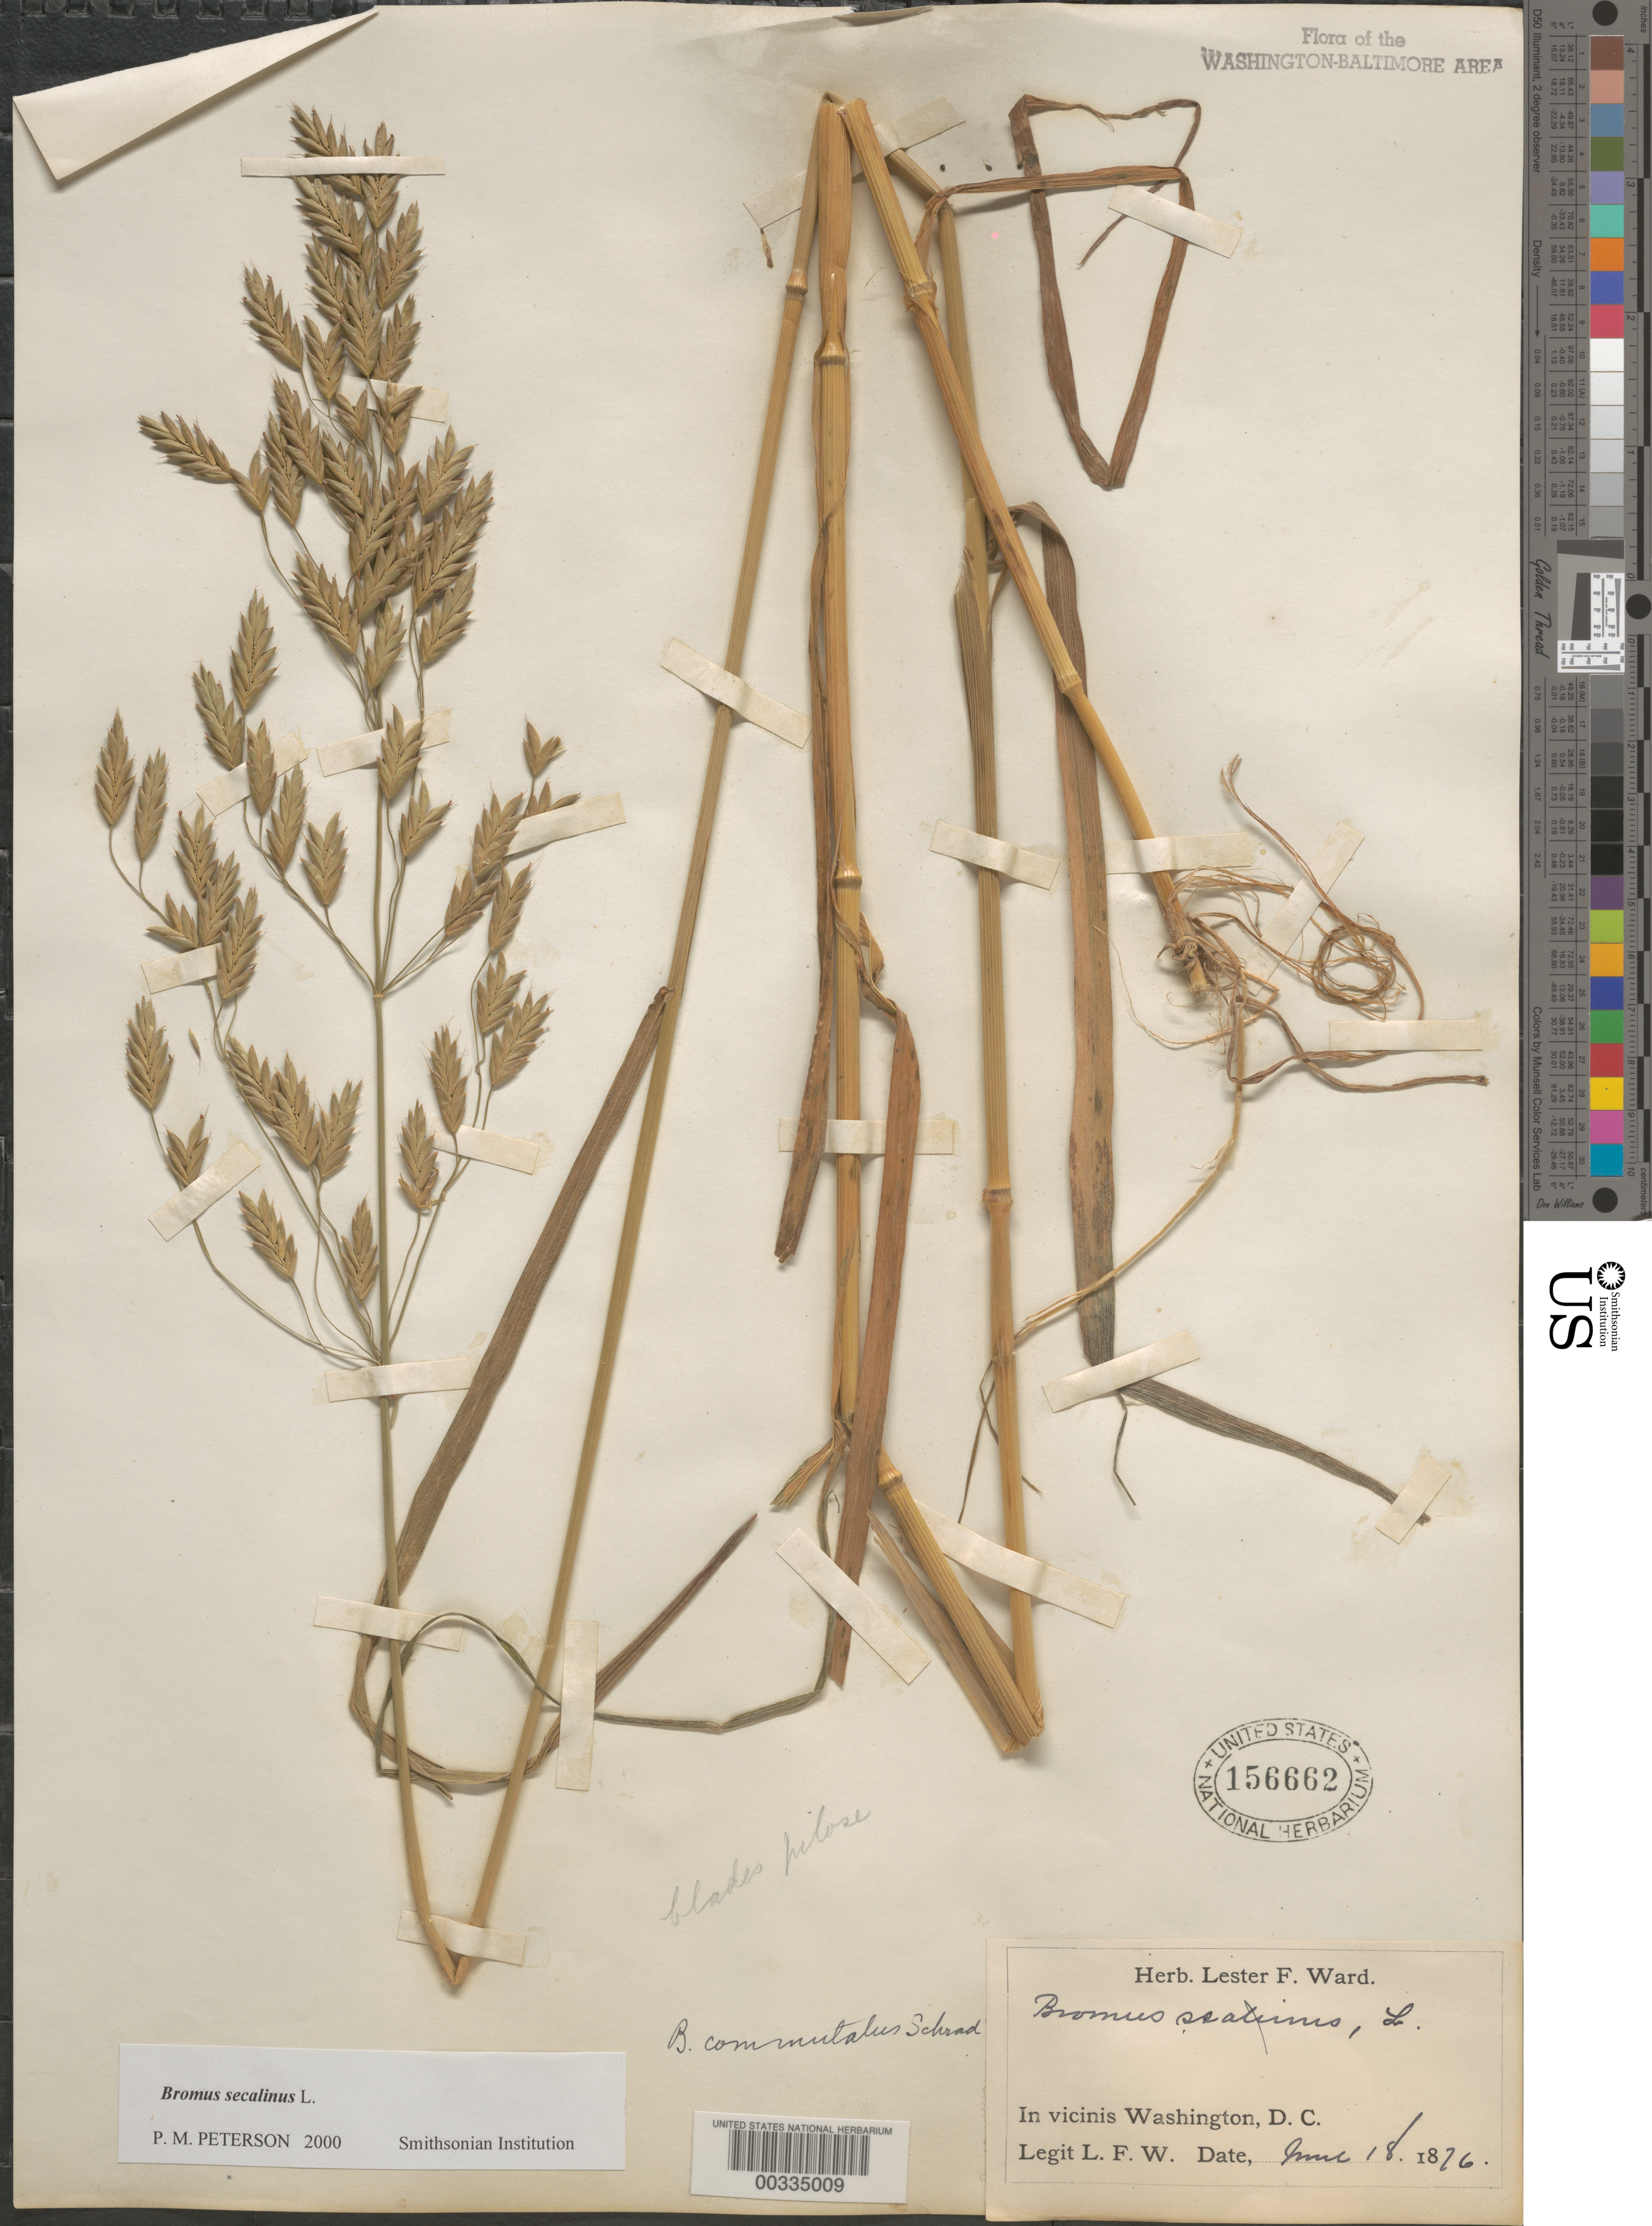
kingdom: Plantae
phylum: Tracheophyta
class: Liliopsida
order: Poales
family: Poaceae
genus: Bromus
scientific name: Bromus secalinus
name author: L.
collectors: L. F. Ward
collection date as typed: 18 Jun 1876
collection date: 1876-06-18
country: United States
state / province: District of Columbia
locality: Washington DC area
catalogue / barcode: US 156662